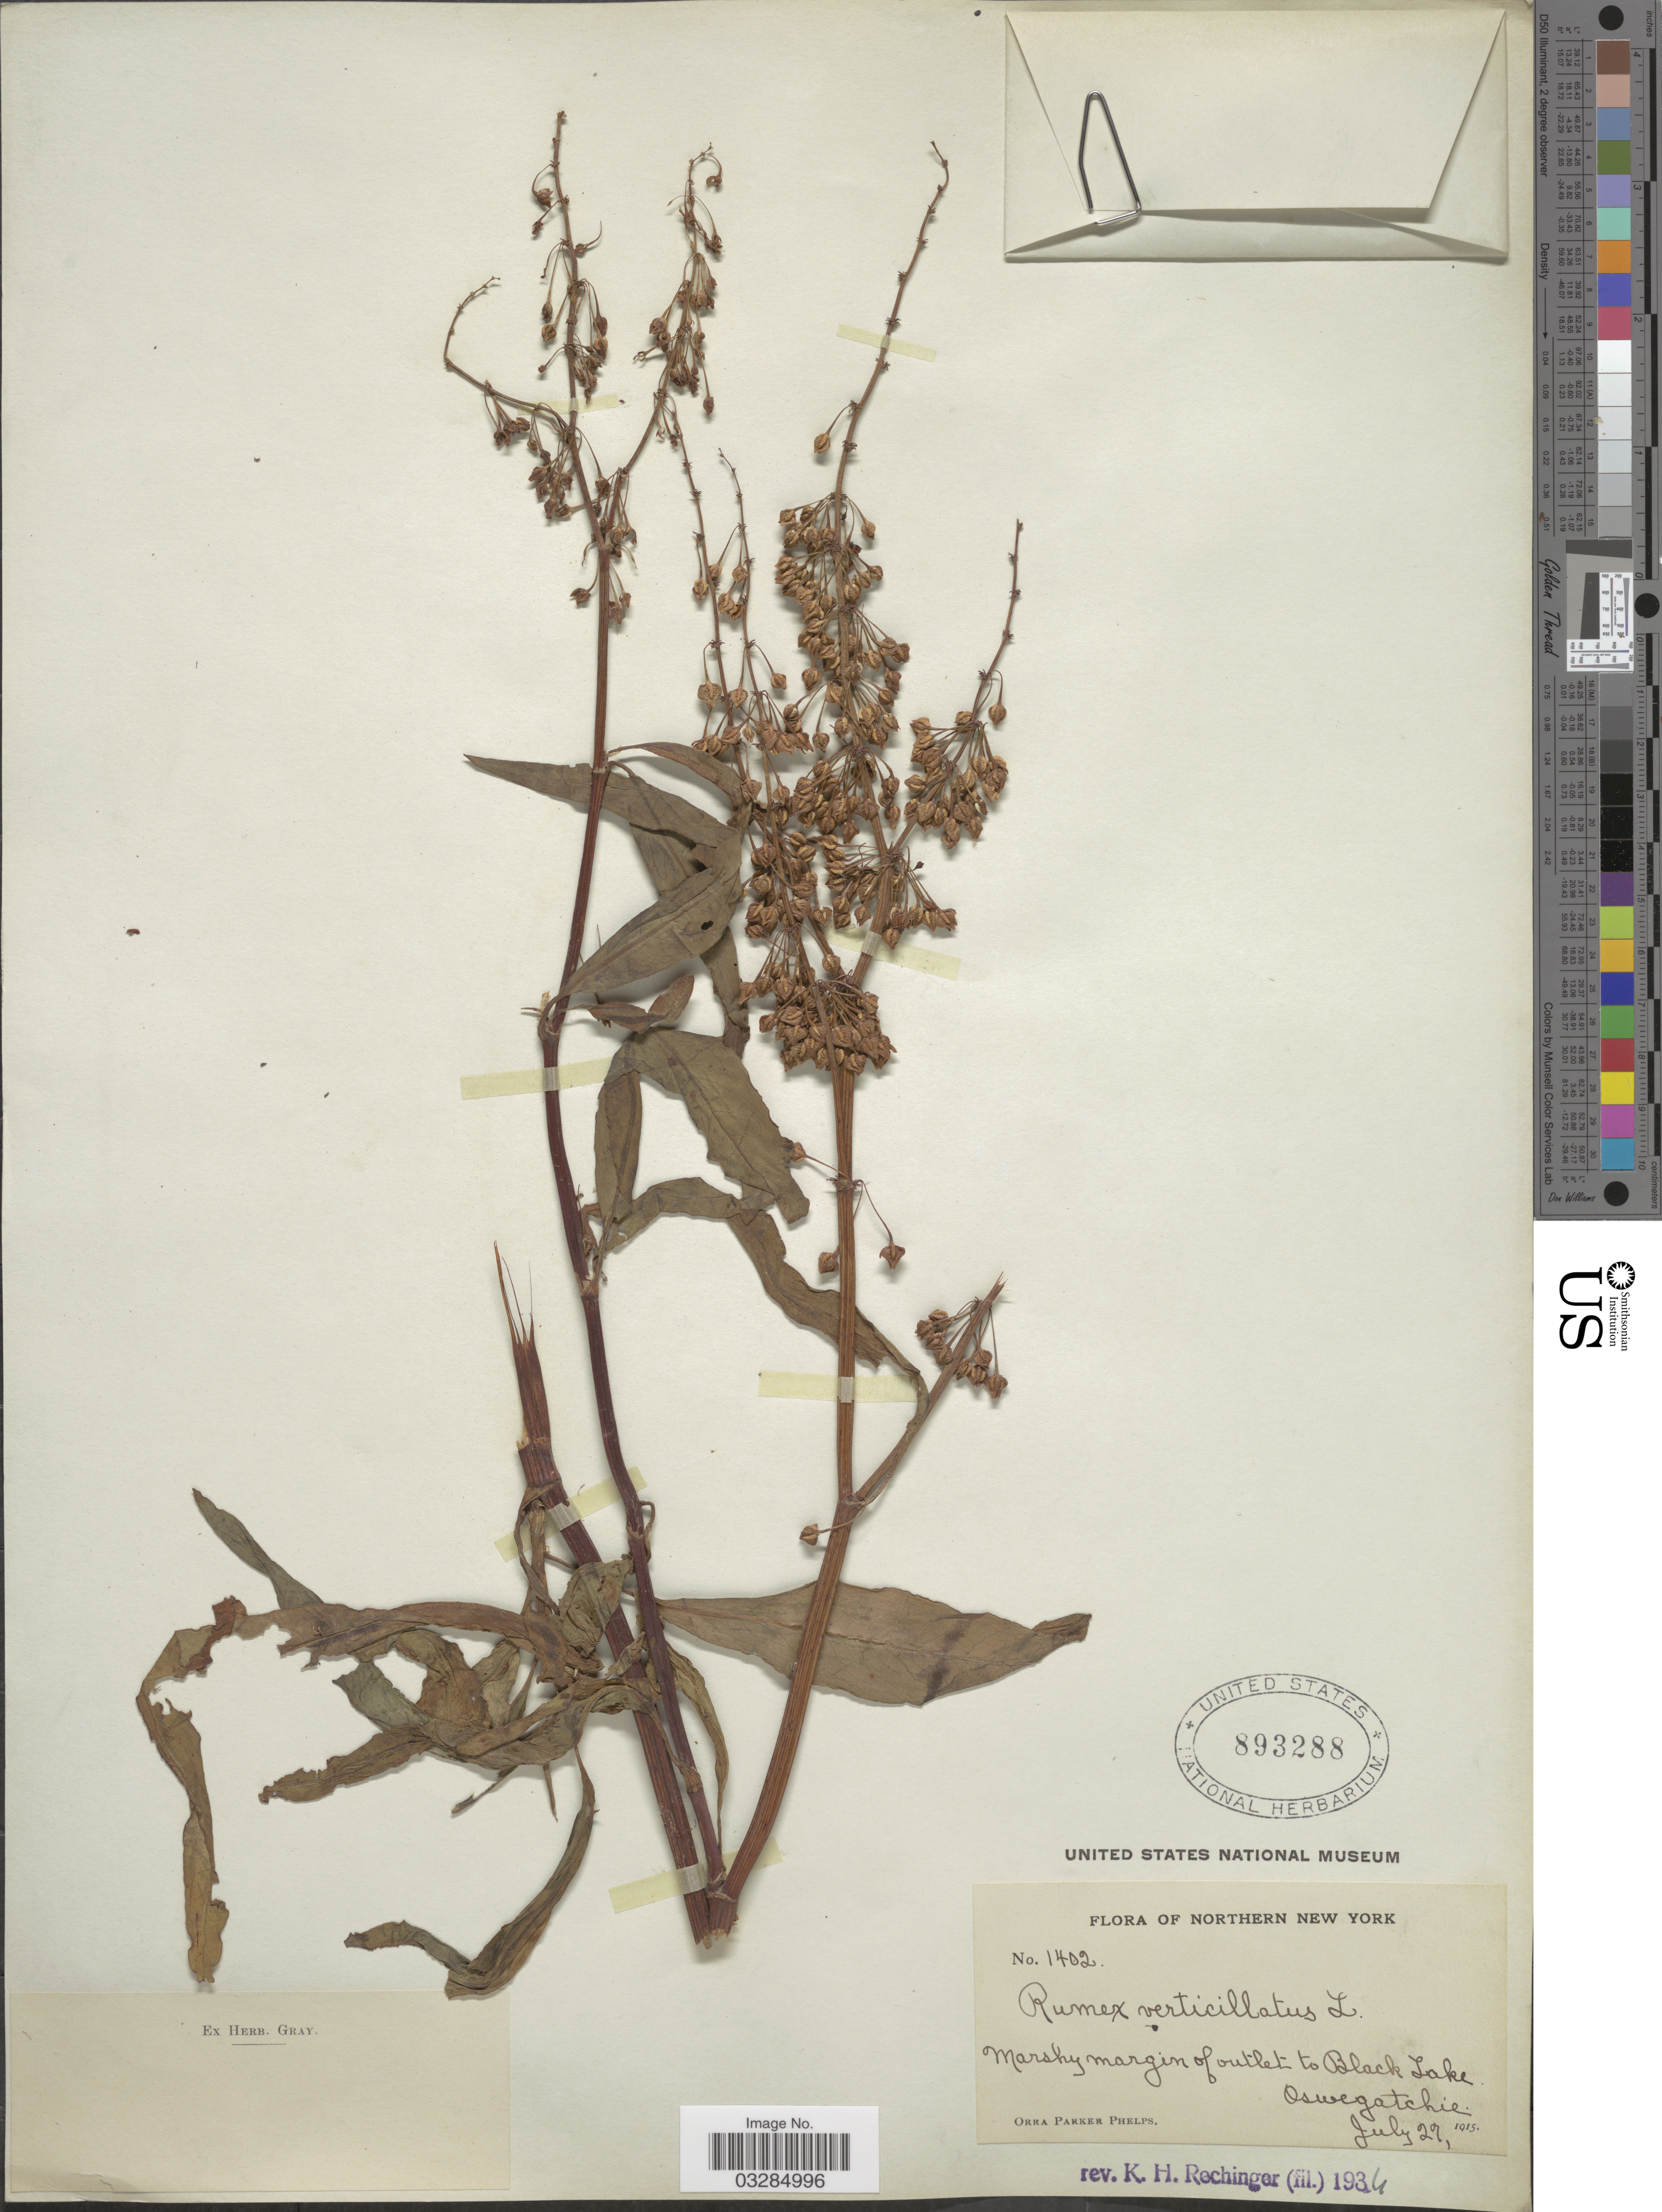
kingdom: Plantae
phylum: Tracheophyta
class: Magnoliopsida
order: Caryophyllales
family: Polygonaceae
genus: Rumex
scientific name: Rumex verticillatus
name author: L.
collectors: O. P. Phelps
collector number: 1402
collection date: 1915-07-27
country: United States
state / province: New York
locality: Northern New York. Marshy margin of outlet to Black Lake. Oswegatchie.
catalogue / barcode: US 893288